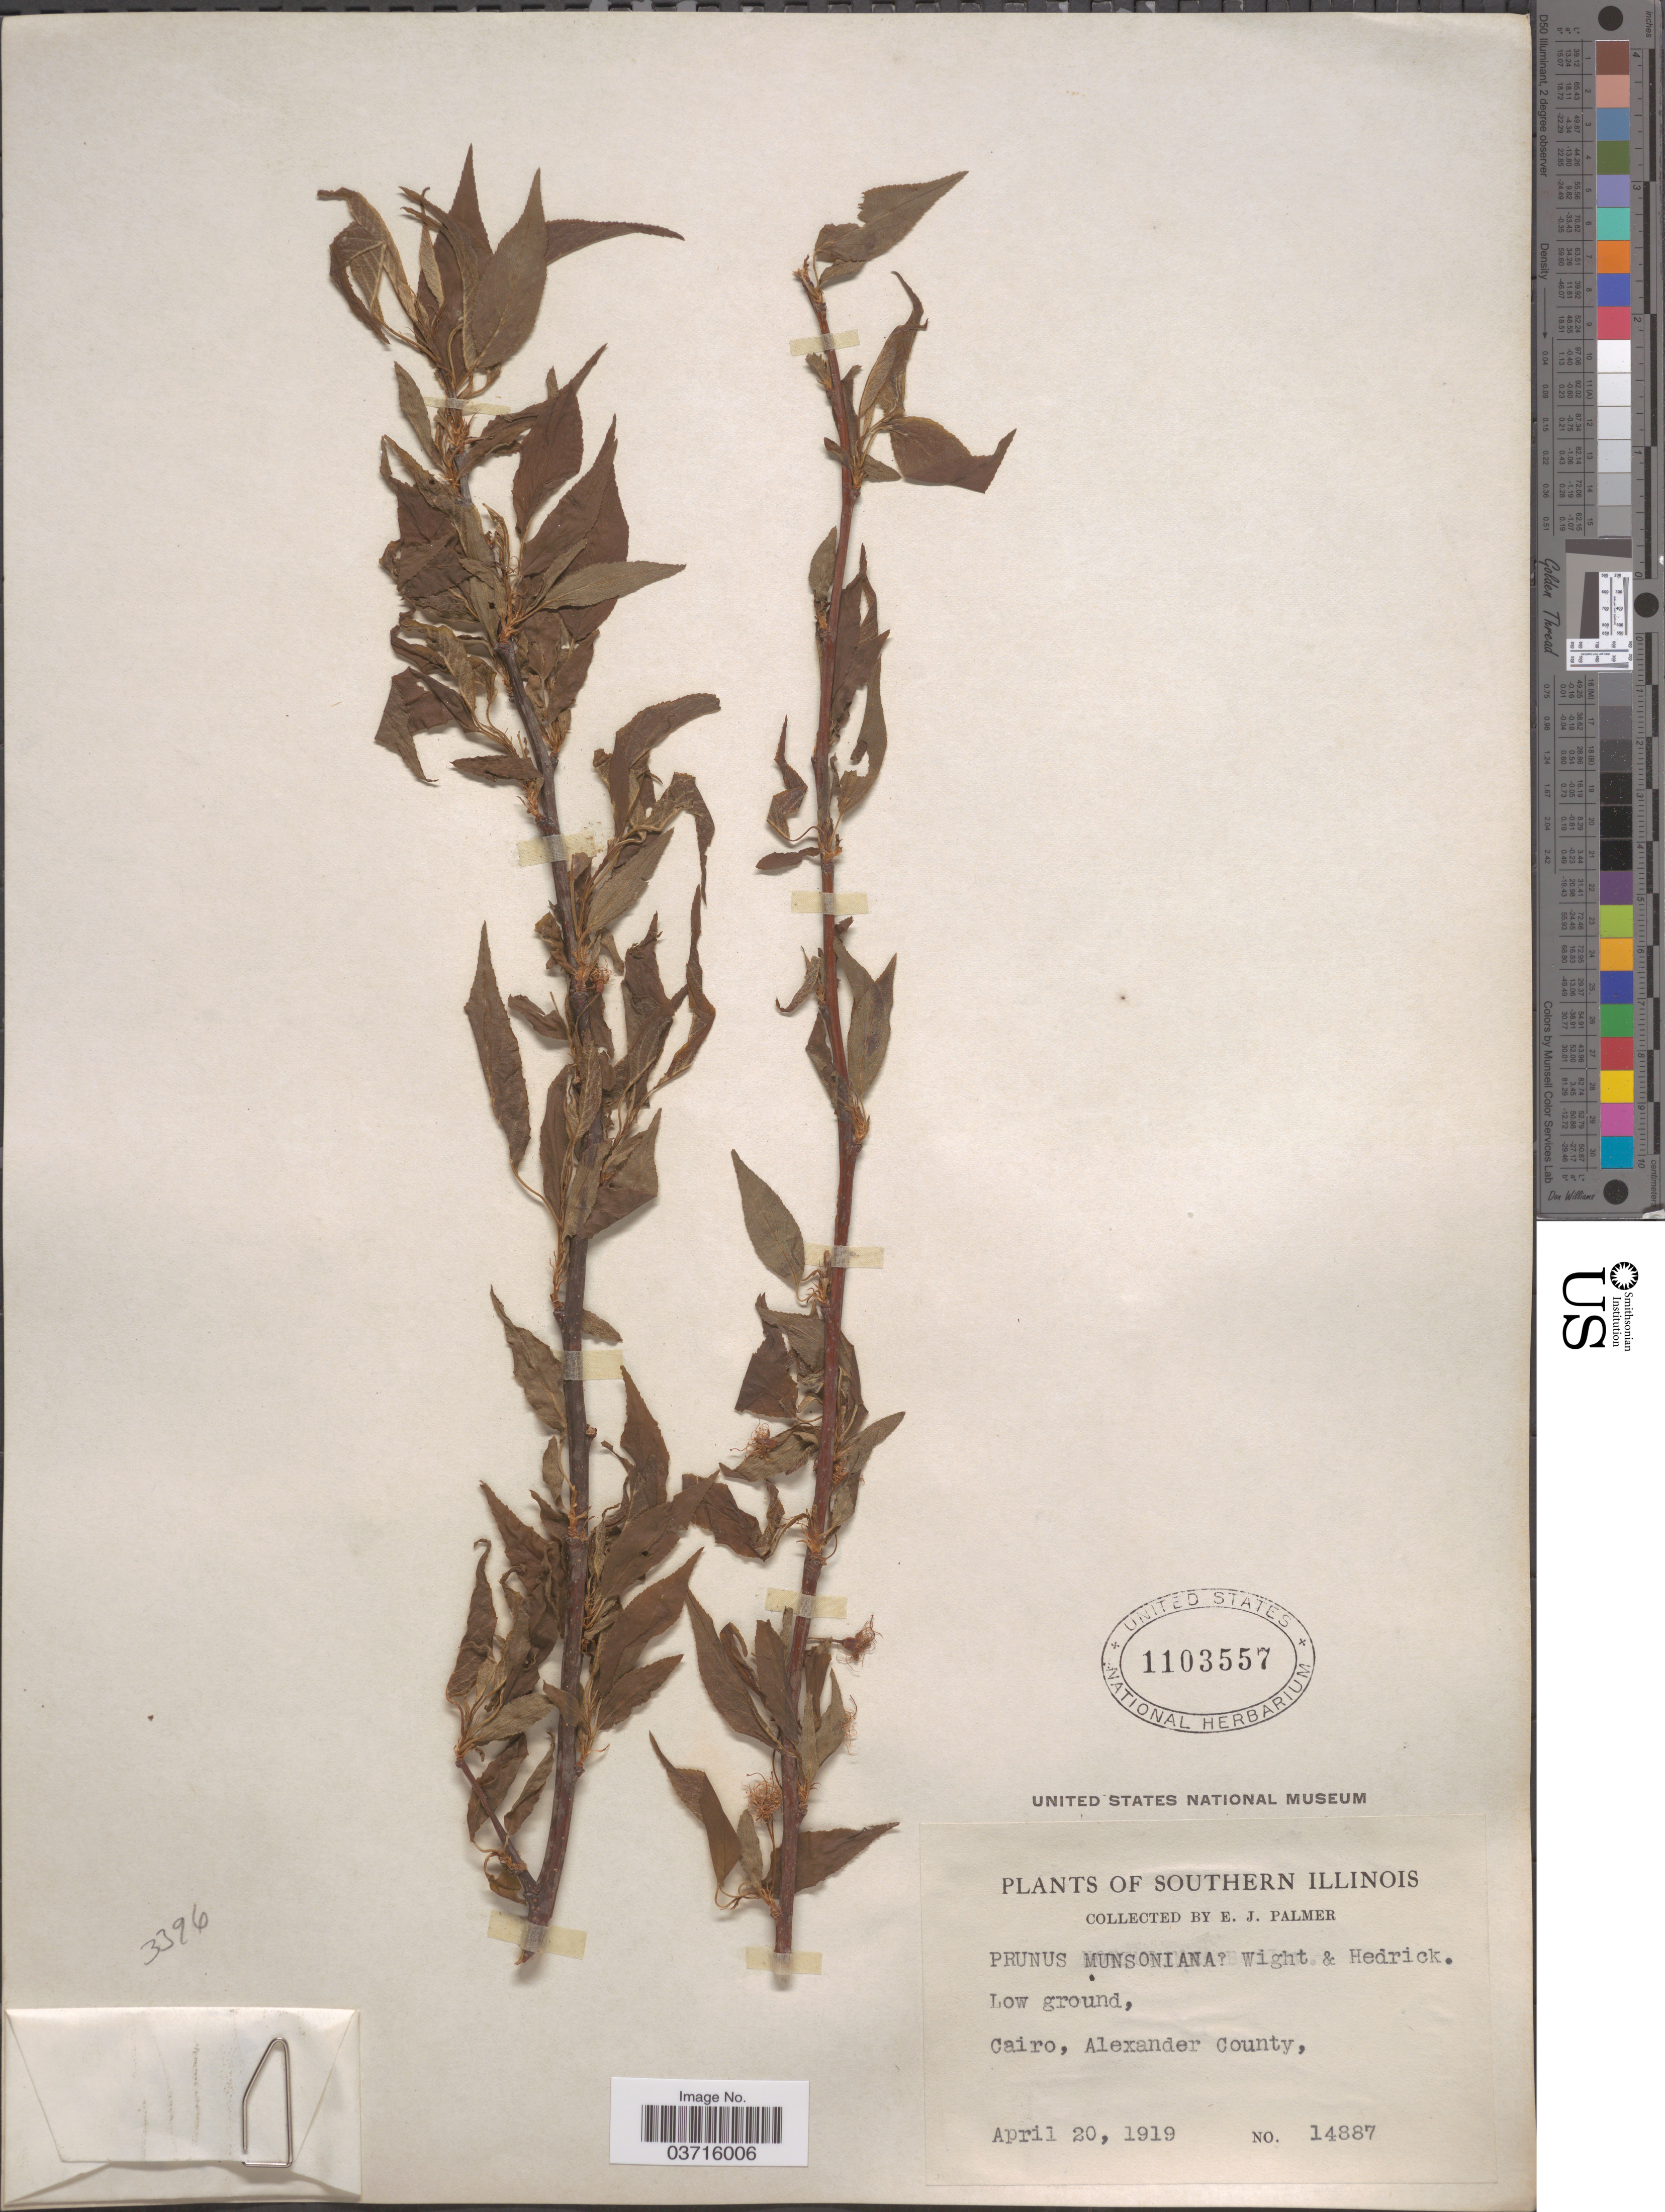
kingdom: Plantae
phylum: Tracheophyta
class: Magnoliopsida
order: Rosales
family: Rosaceae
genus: Prunus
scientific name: Prunus munsoniana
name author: W. Wight & Hedrick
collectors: E. J. Palmer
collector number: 14887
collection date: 1919-04-20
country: United States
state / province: Illinois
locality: Southern Illinois. Low ground, Cairo, Alexander County.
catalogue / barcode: US 1103557